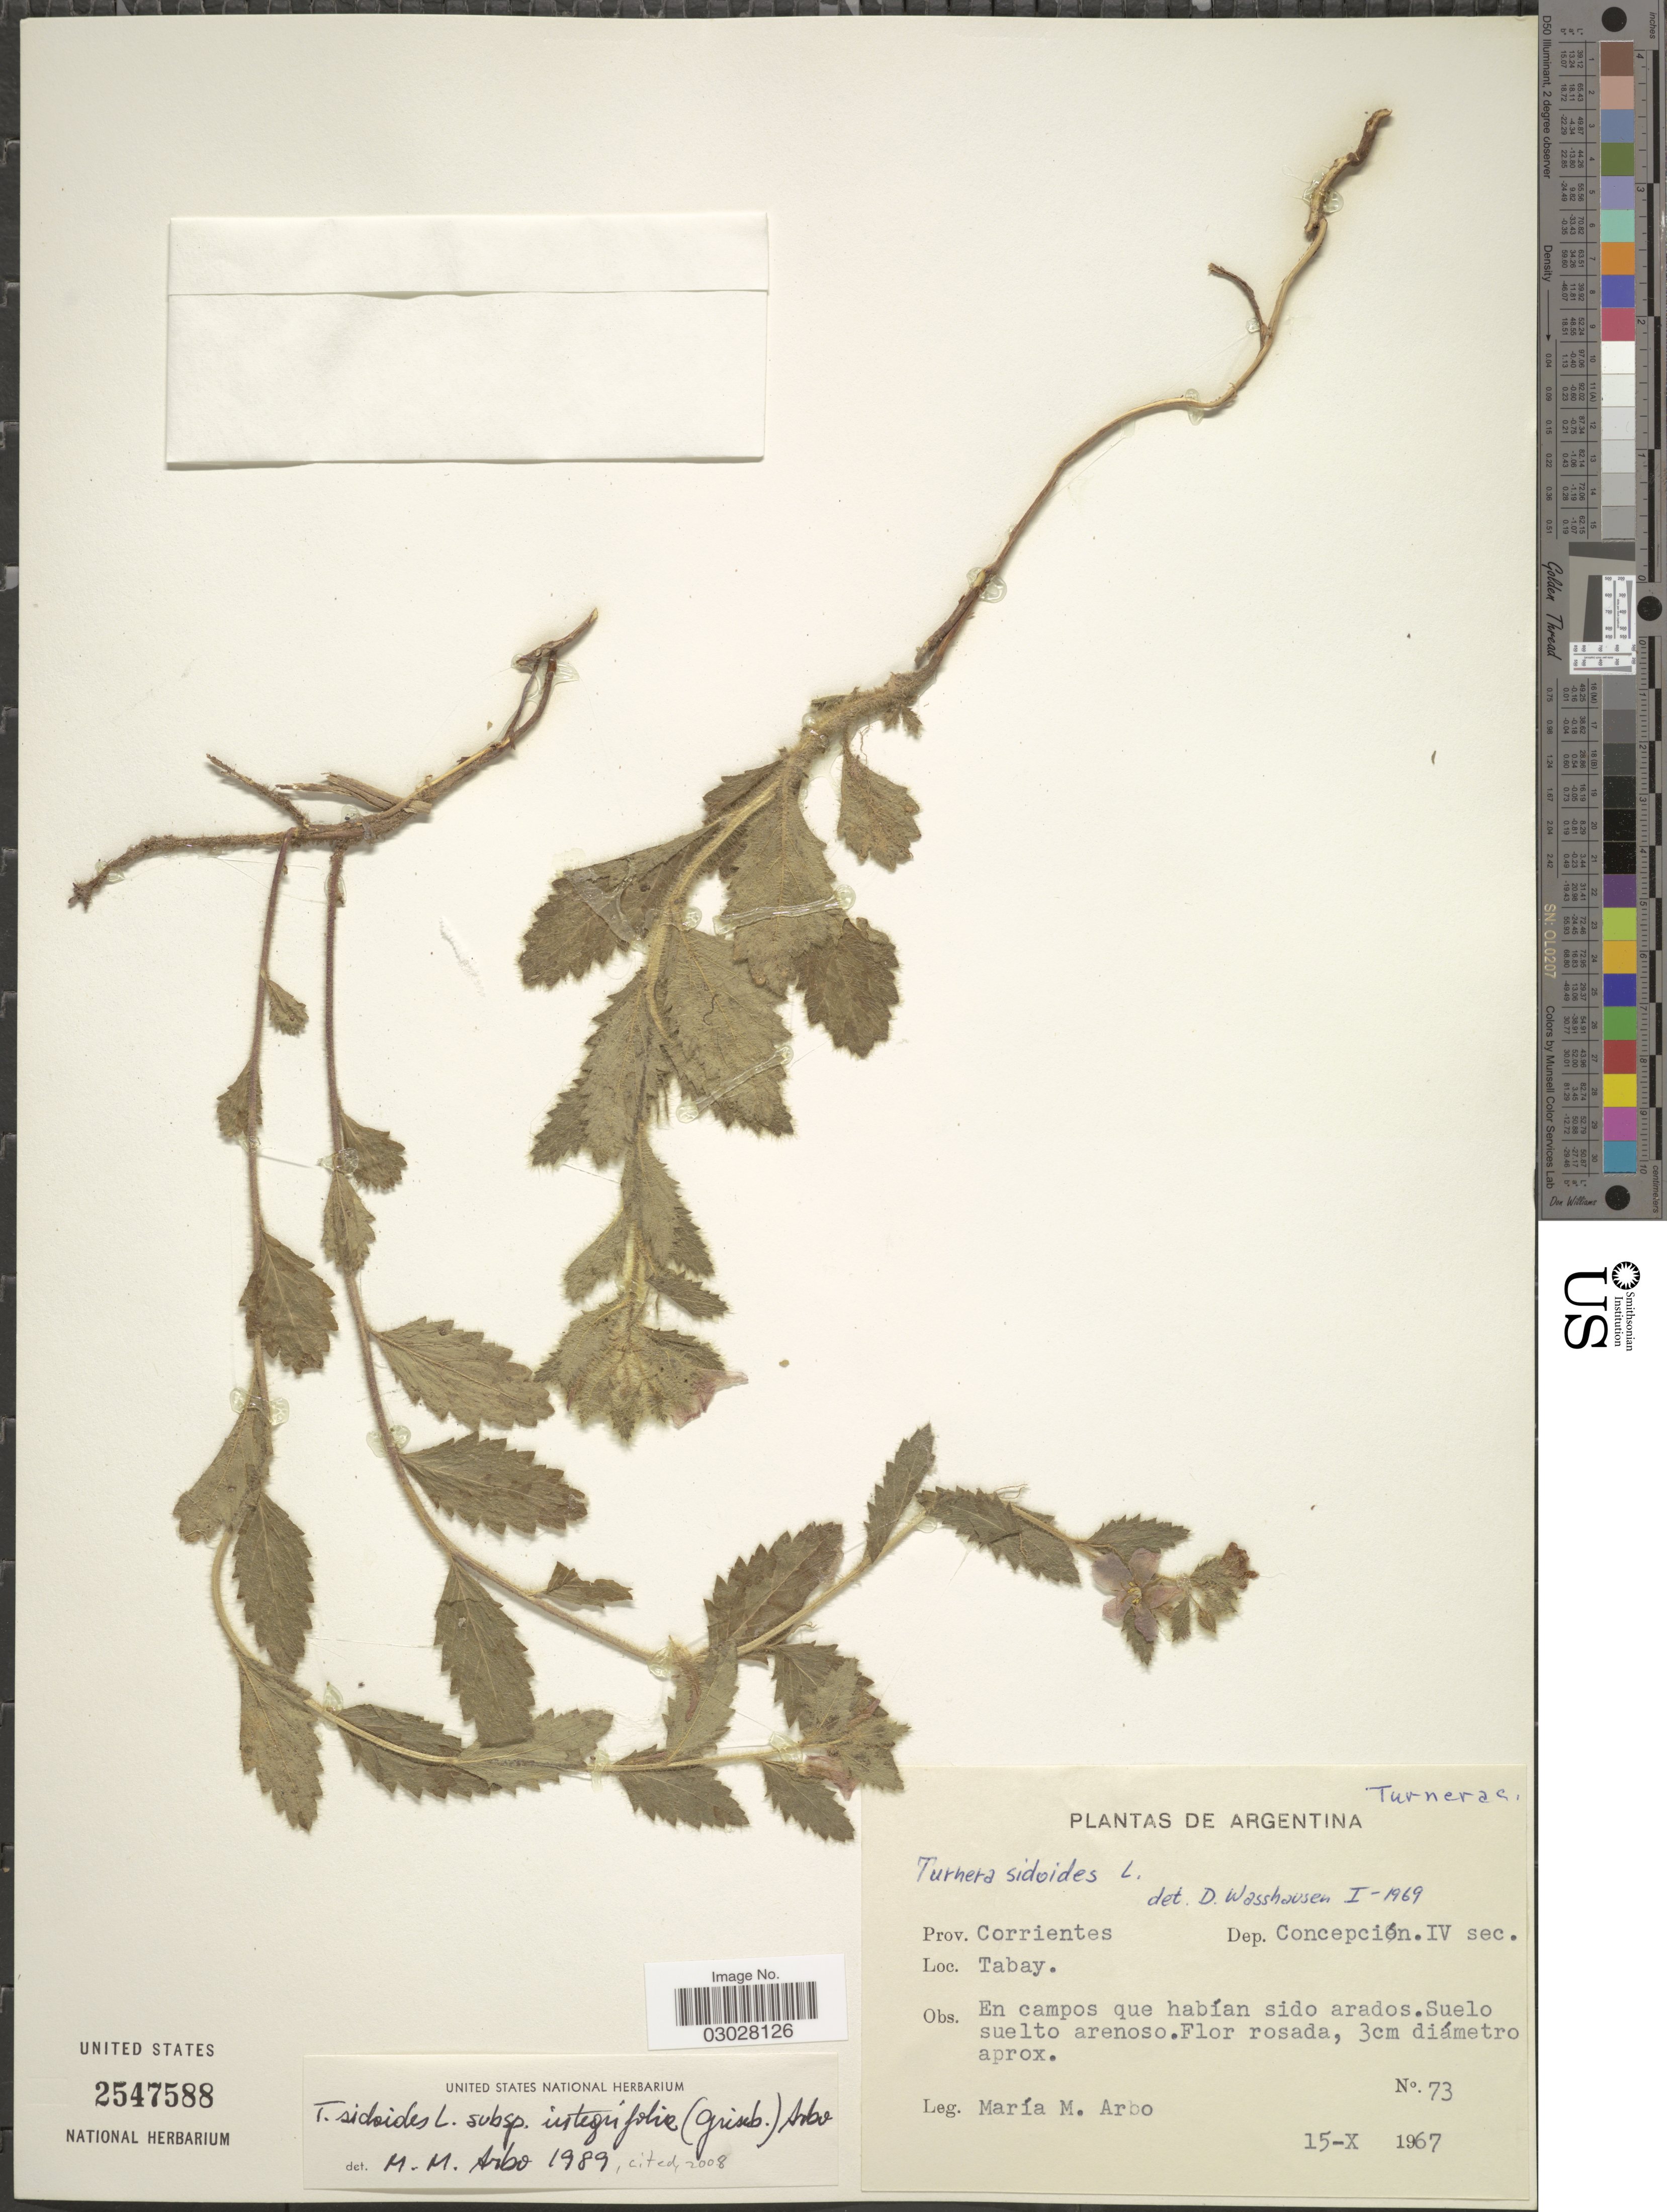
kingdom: Plantae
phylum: Tracheophyta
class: Magnoliopsida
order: Malpighiales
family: Turneraceae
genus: Turnera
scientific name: Turnera sidoides subsp. integrifolia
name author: (Griseb.) Arbo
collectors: M. M. Arbo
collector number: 73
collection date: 1967-10-15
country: Argentina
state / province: Corrientes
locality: Prov. Corrientes. Dep. Concepción. IV sec. Tabay.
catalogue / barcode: US 2547588